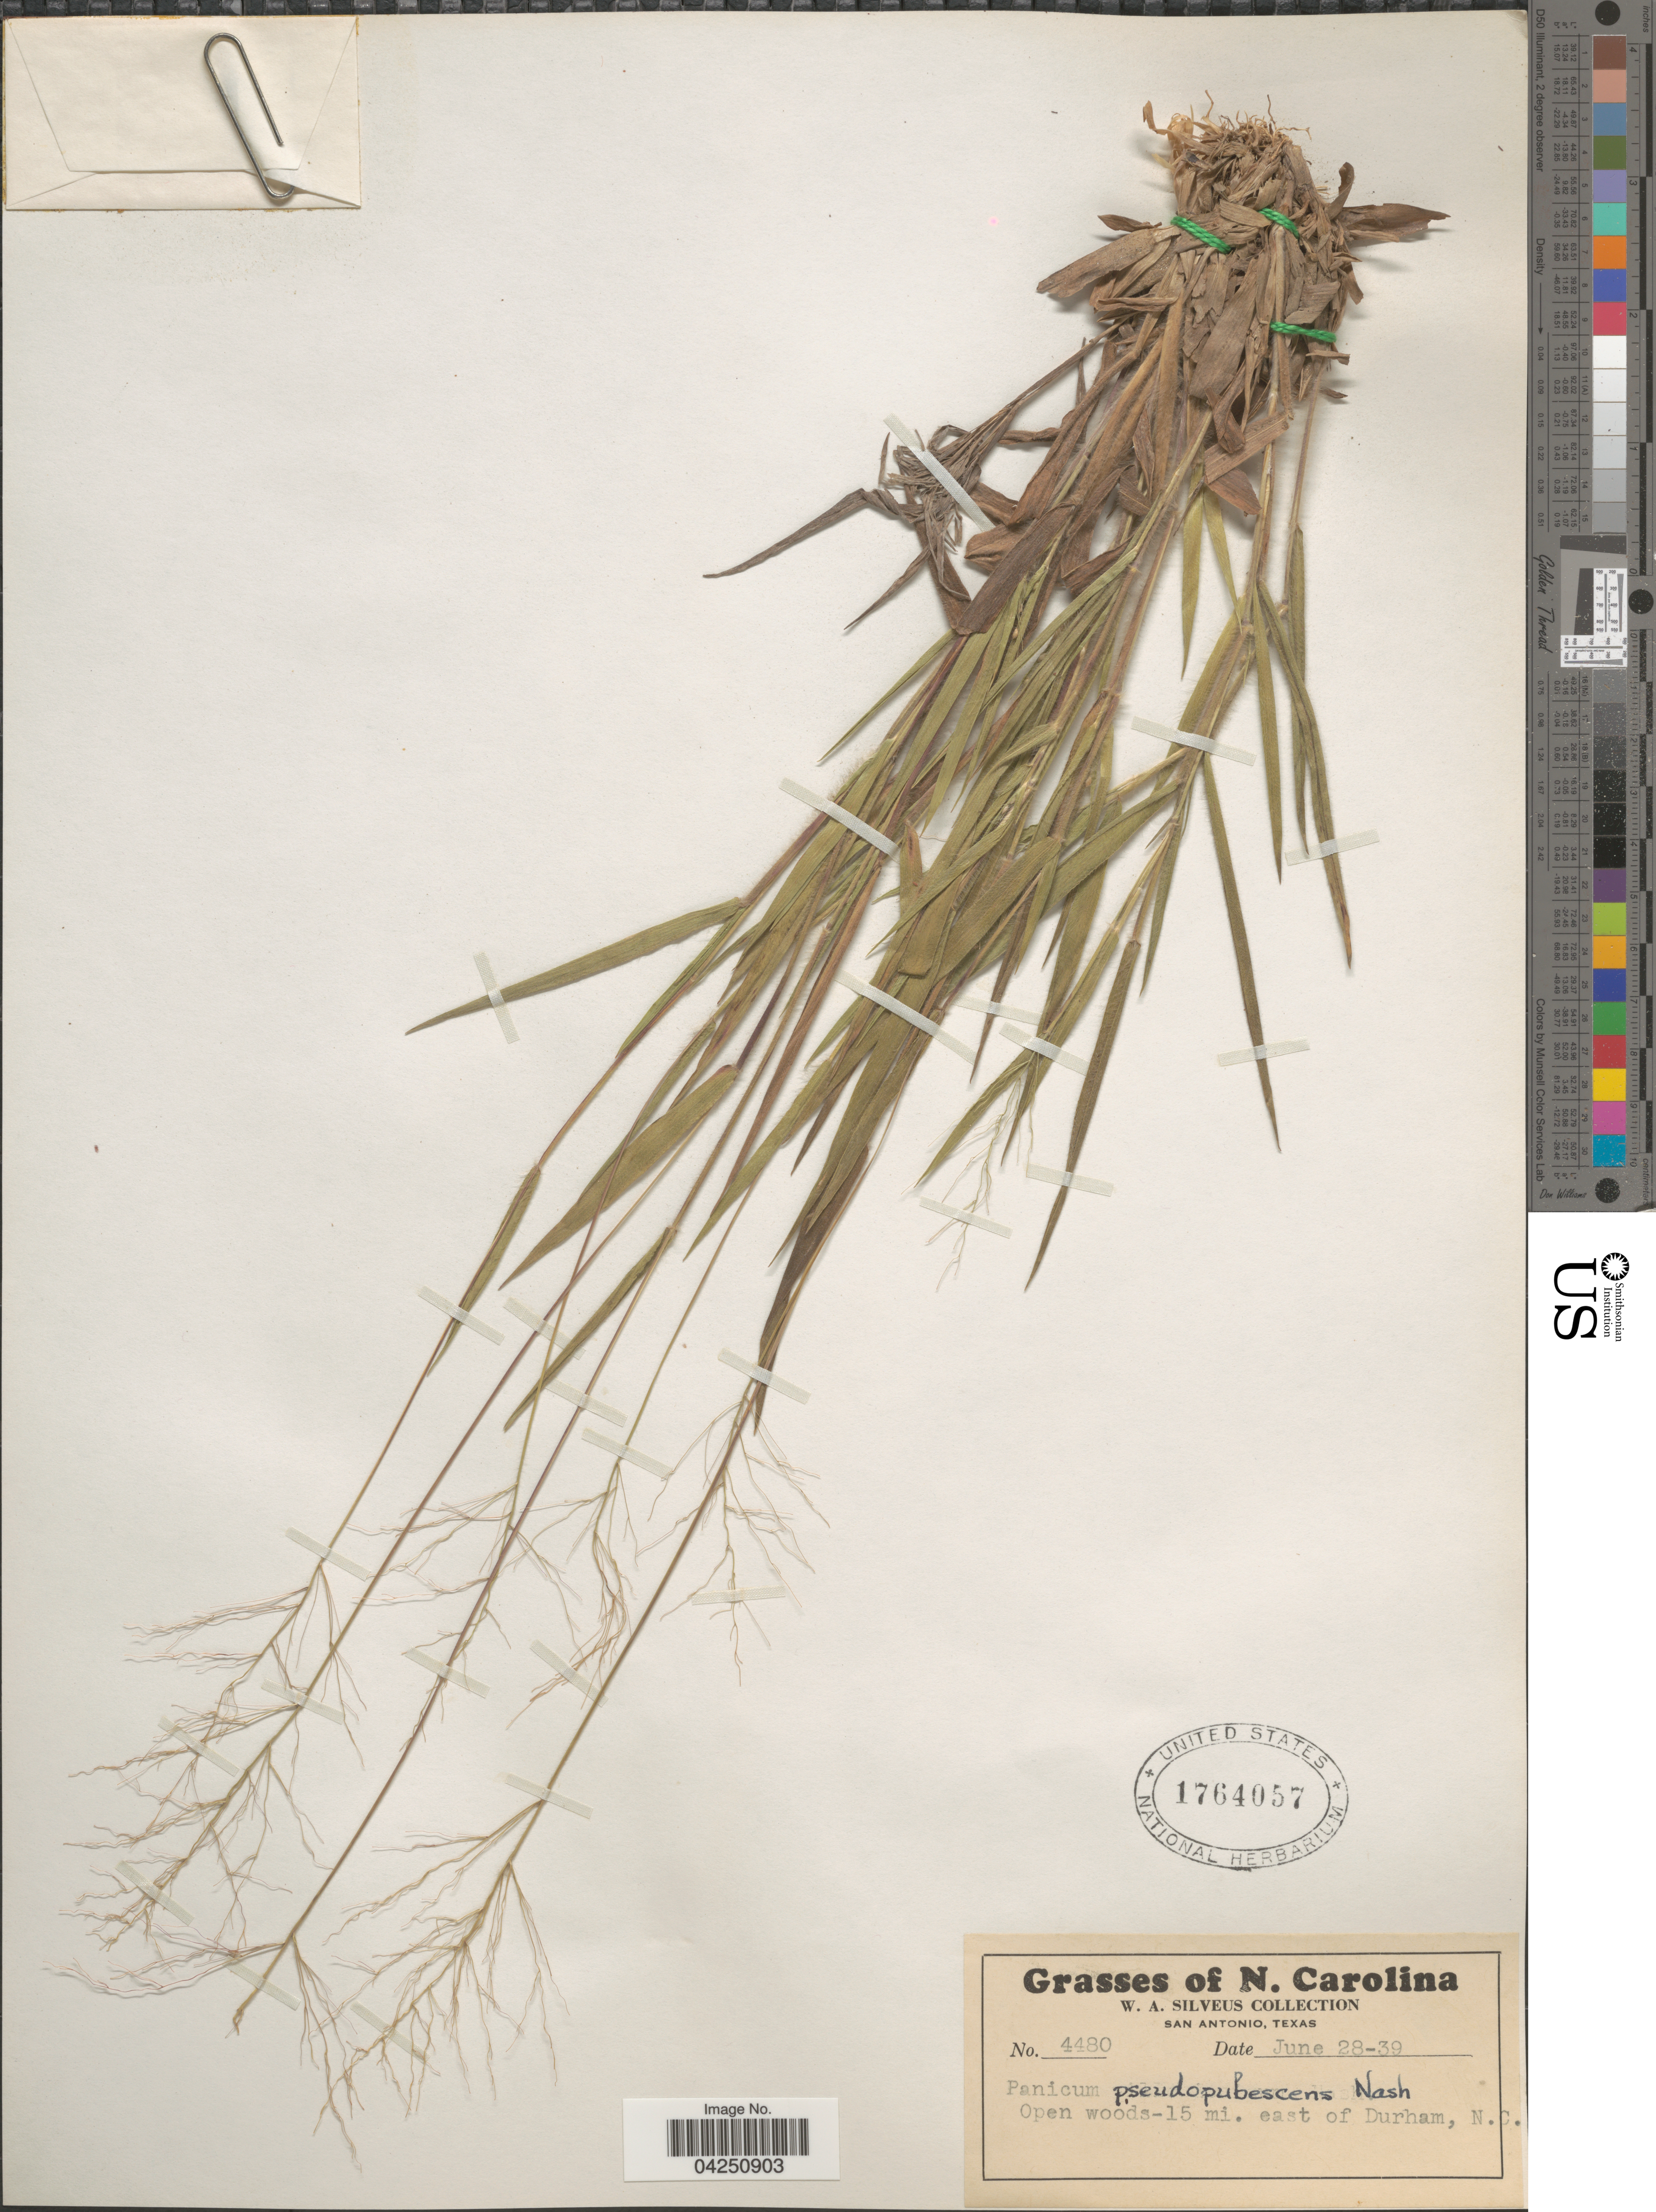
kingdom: Plantae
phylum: Tracheophyta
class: Liliopsida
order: Poales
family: Poaceae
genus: Dichanthelium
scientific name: Dichanthelium acuminatum var. acuminatum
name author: (Sw.) Gould & C.A. Clark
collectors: W. Silveus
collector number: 4480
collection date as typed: Transcribed d/m/y: 28/6/39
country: United States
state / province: North Carolina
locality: Open woods-15 mi. east of Durham.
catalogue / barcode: US 1764057